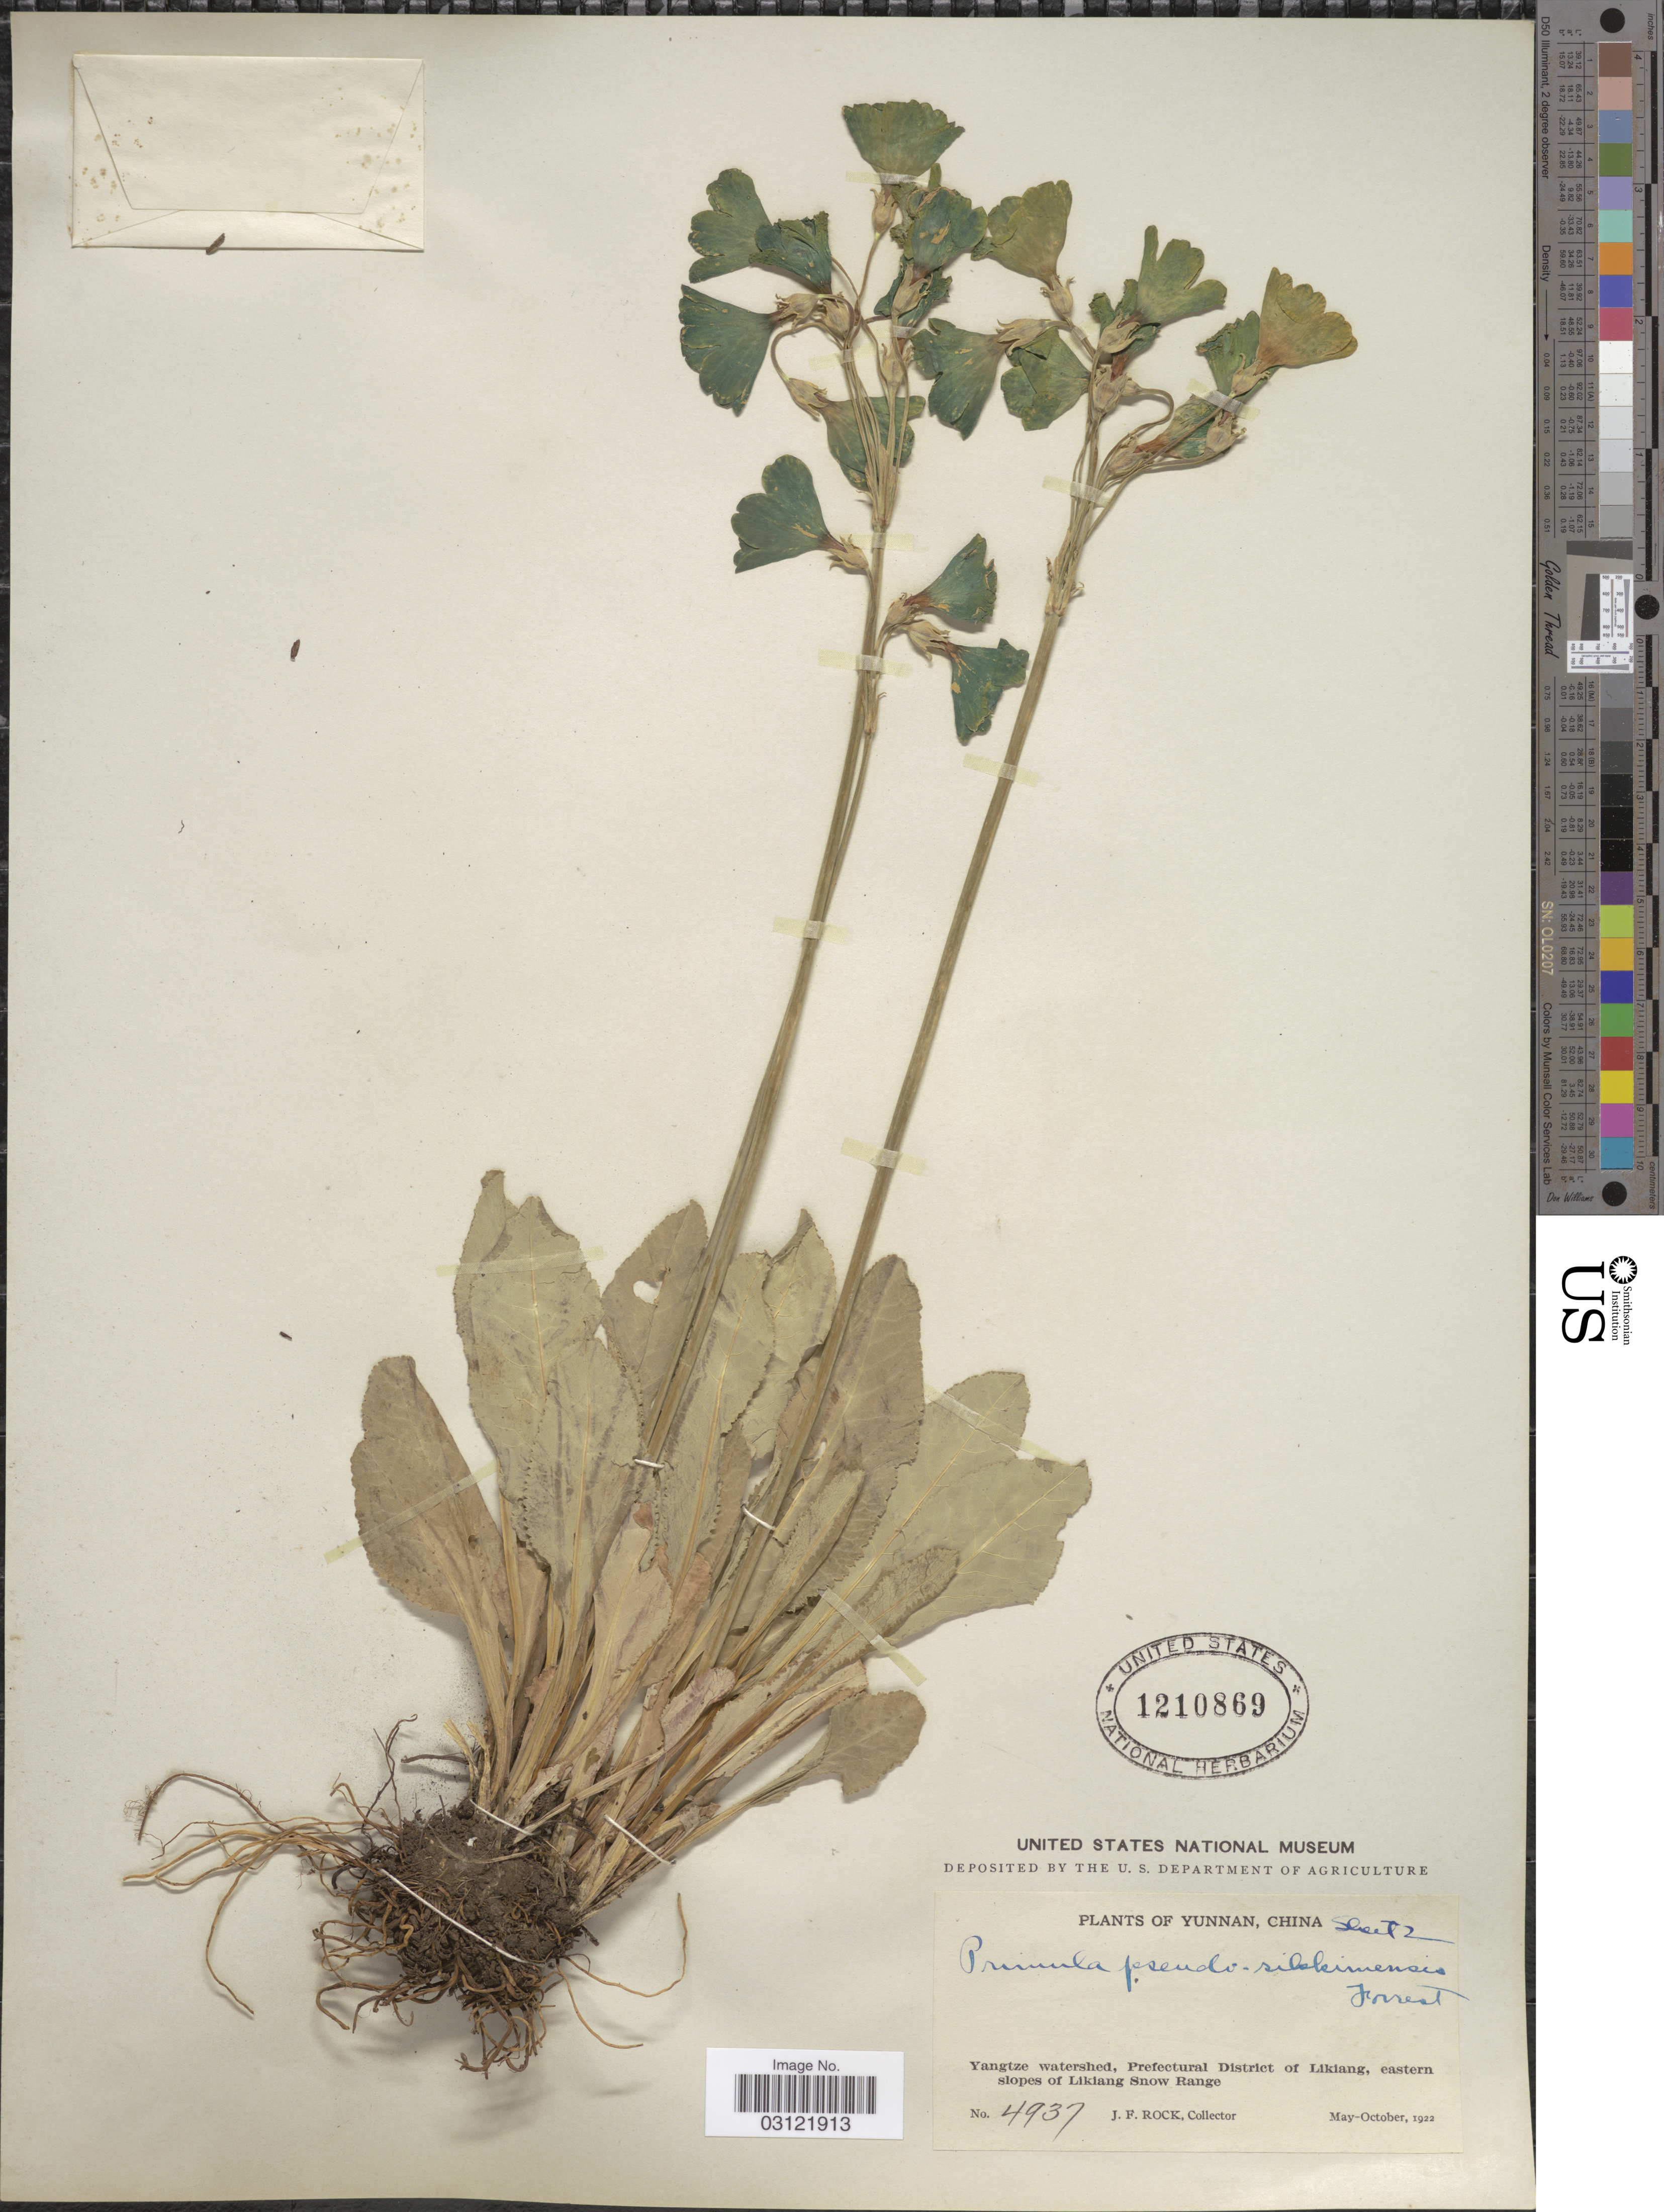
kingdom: Plantae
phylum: Tracheophyta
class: Magnoliopsida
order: Ericales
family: Primulaceae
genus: Primula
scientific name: Primula pseudosikkimensis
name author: Forrest ex Diels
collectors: J. Rock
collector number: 4937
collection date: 1922-05/1922-10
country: China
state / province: Yunnan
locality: Yangtze watershed, Prefectural District of Likiang, eastern slopes of Likiang Snow Range.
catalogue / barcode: US 1210869